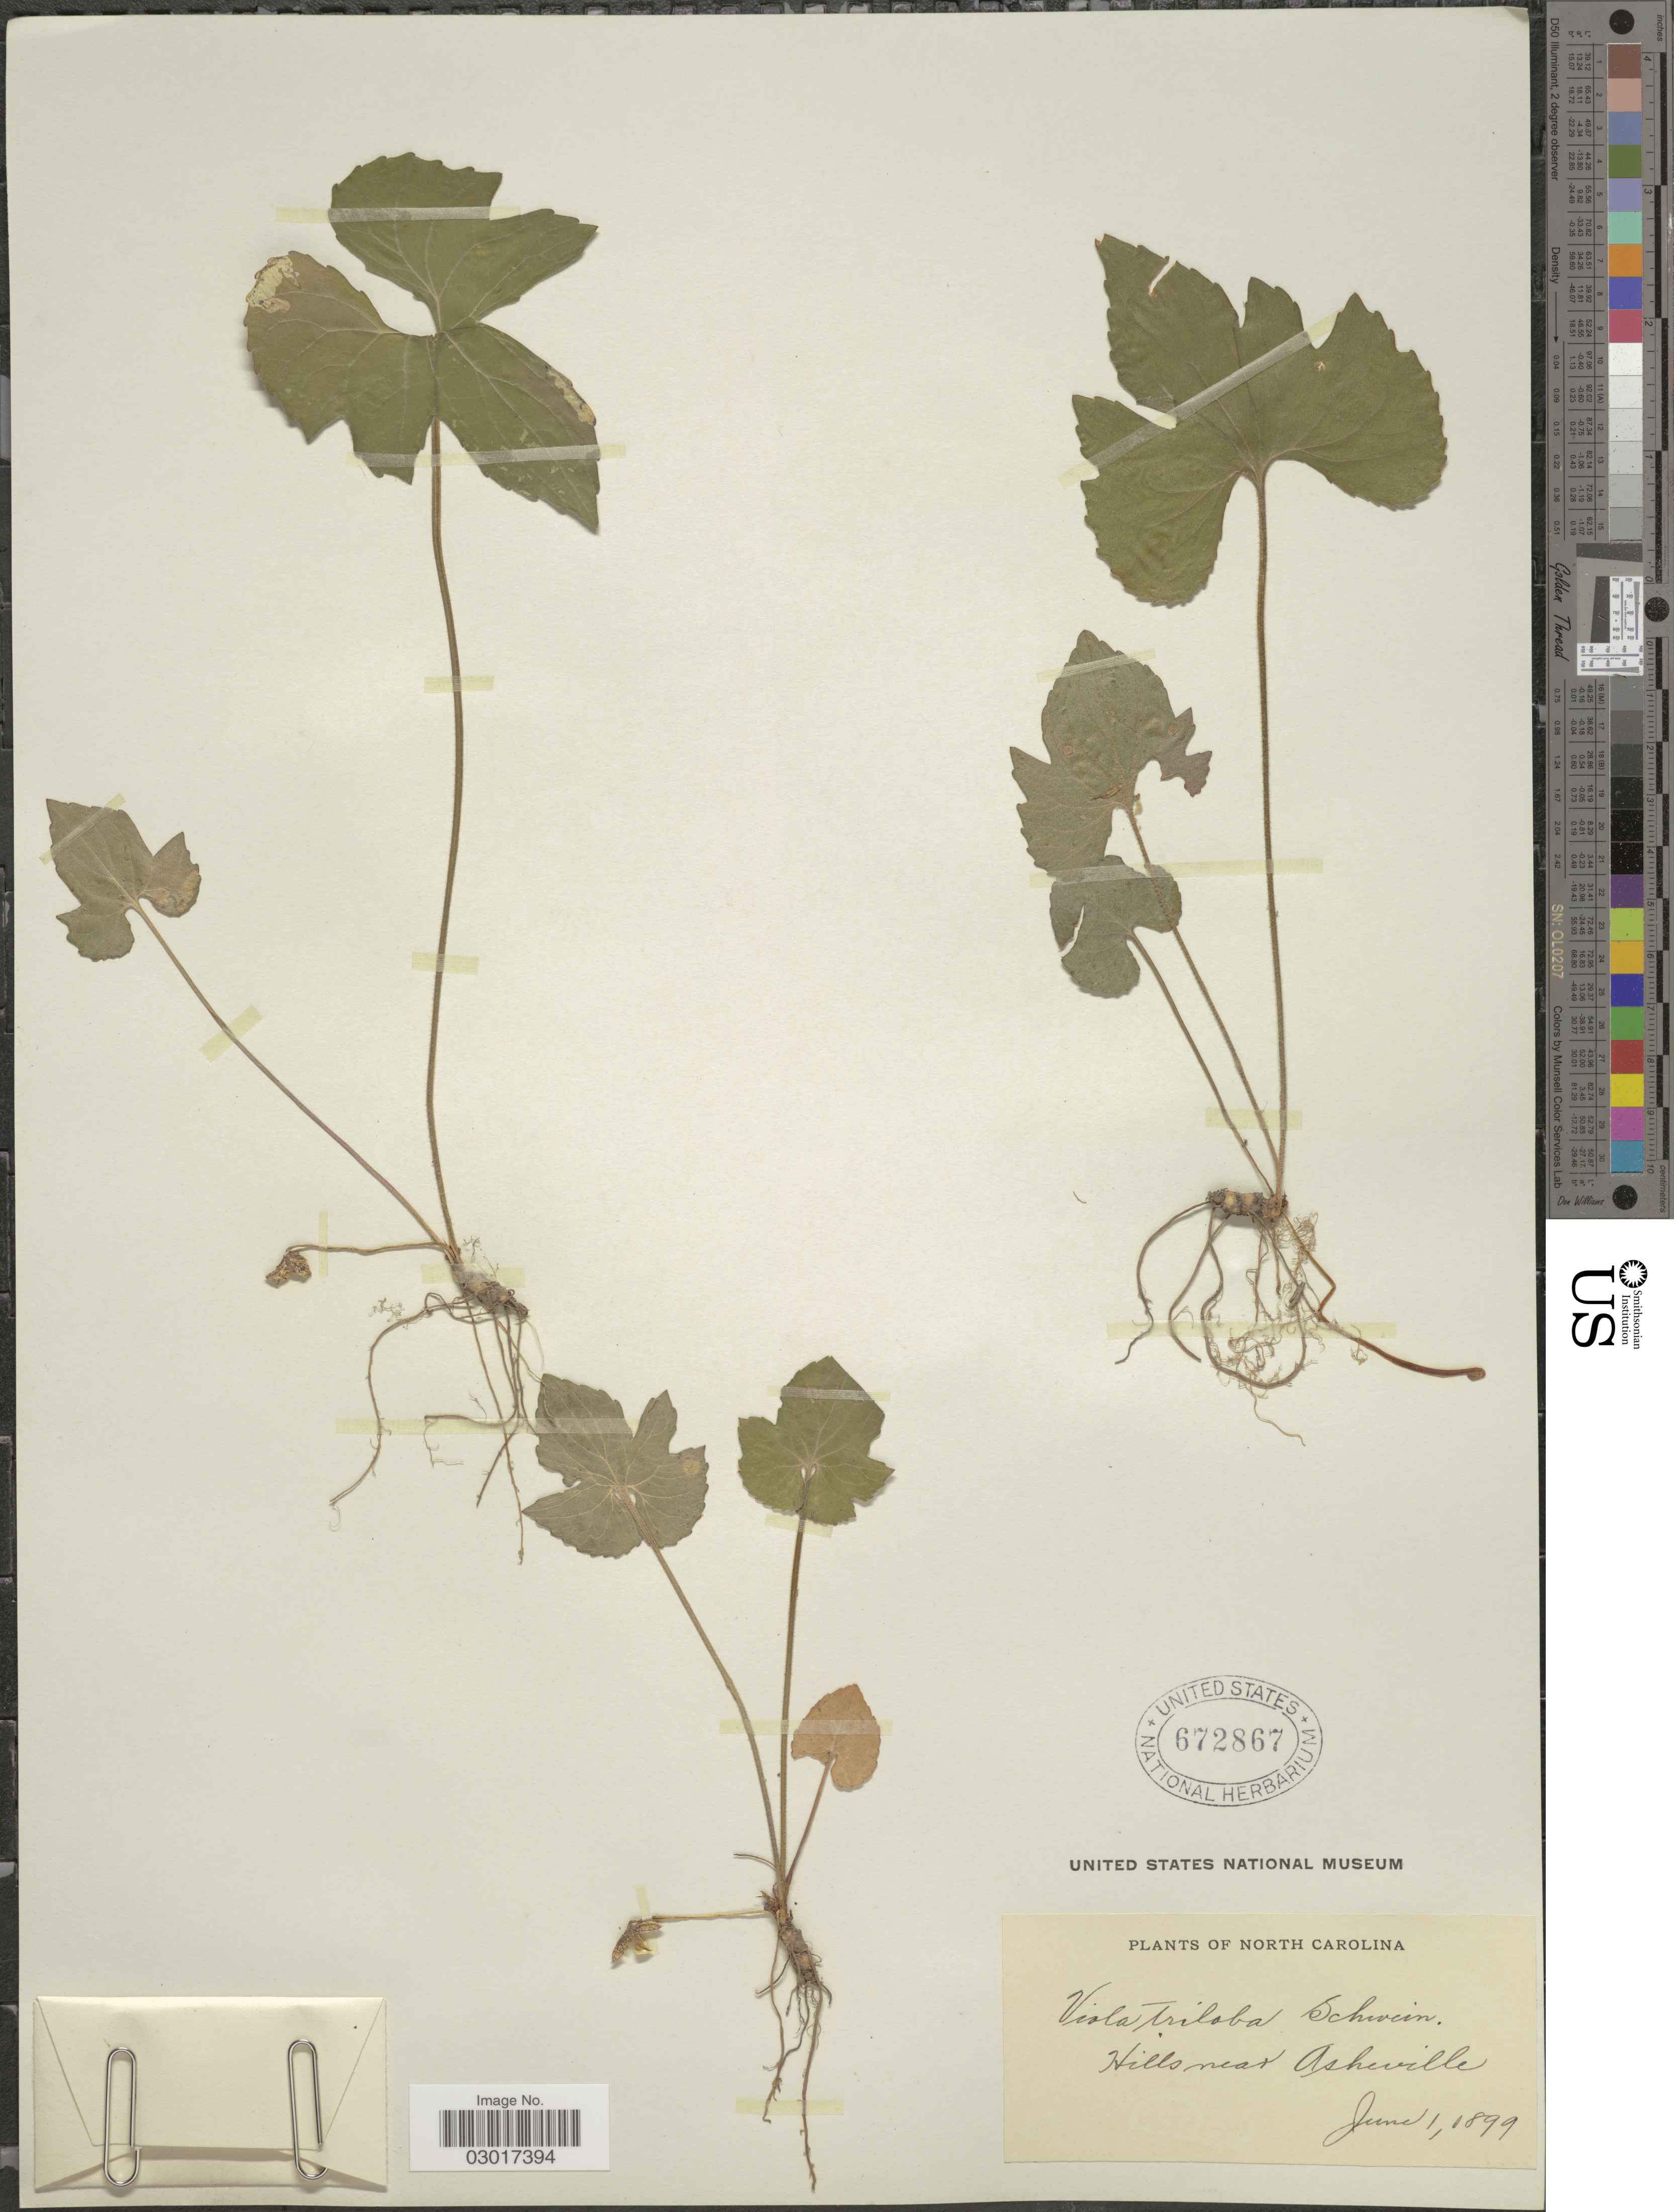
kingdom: Plantae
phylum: Tracheophyta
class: Magnoliopsida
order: Malpighiales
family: Violaceae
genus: Viola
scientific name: Viola triloba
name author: Schwein.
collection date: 1899-06-01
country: United States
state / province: North Carolina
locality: Hills near Ashville.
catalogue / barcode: US 672867